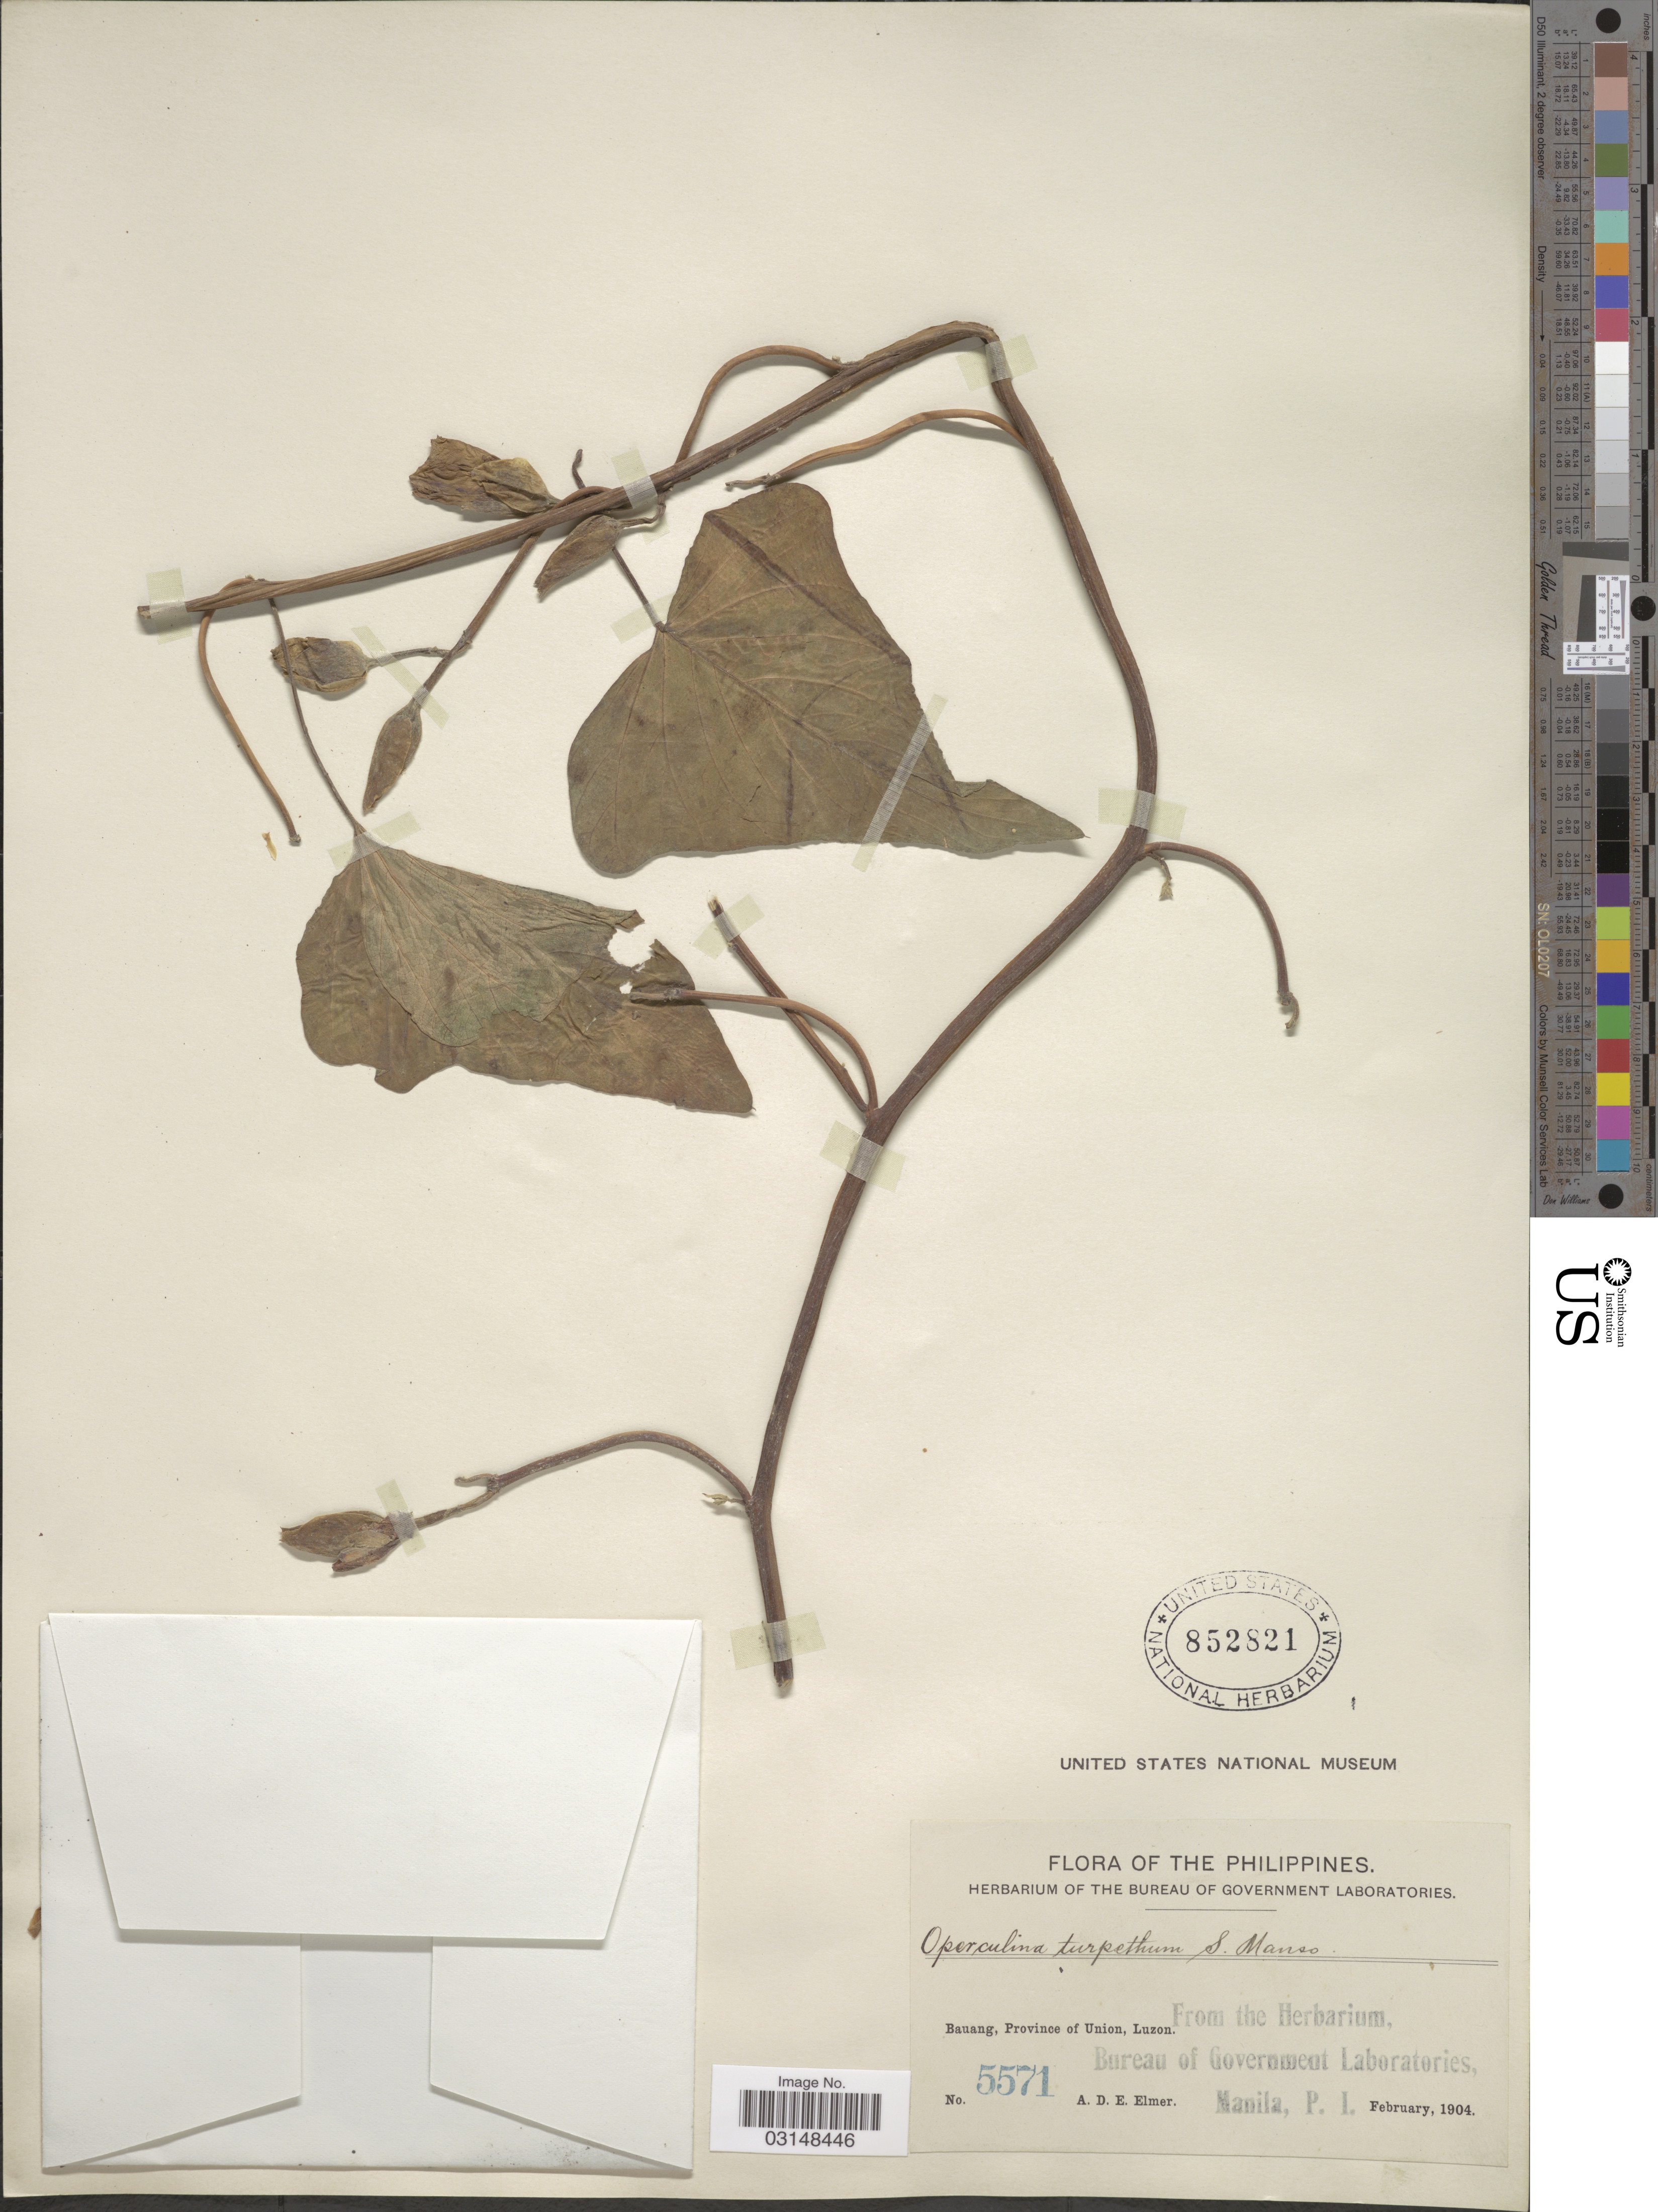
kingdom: Plantae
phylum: Tracheophyta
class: Magnoliopsida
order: Solanales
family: Convolvulaceae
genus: Operculina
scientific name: Operculina turpethum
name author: (L.) Silva Manso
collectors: A. D. E. Elmer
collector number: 5571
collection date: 1904-02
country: Philippines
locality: Bauang, Province of Union, Luzon.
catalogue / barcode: US 852821